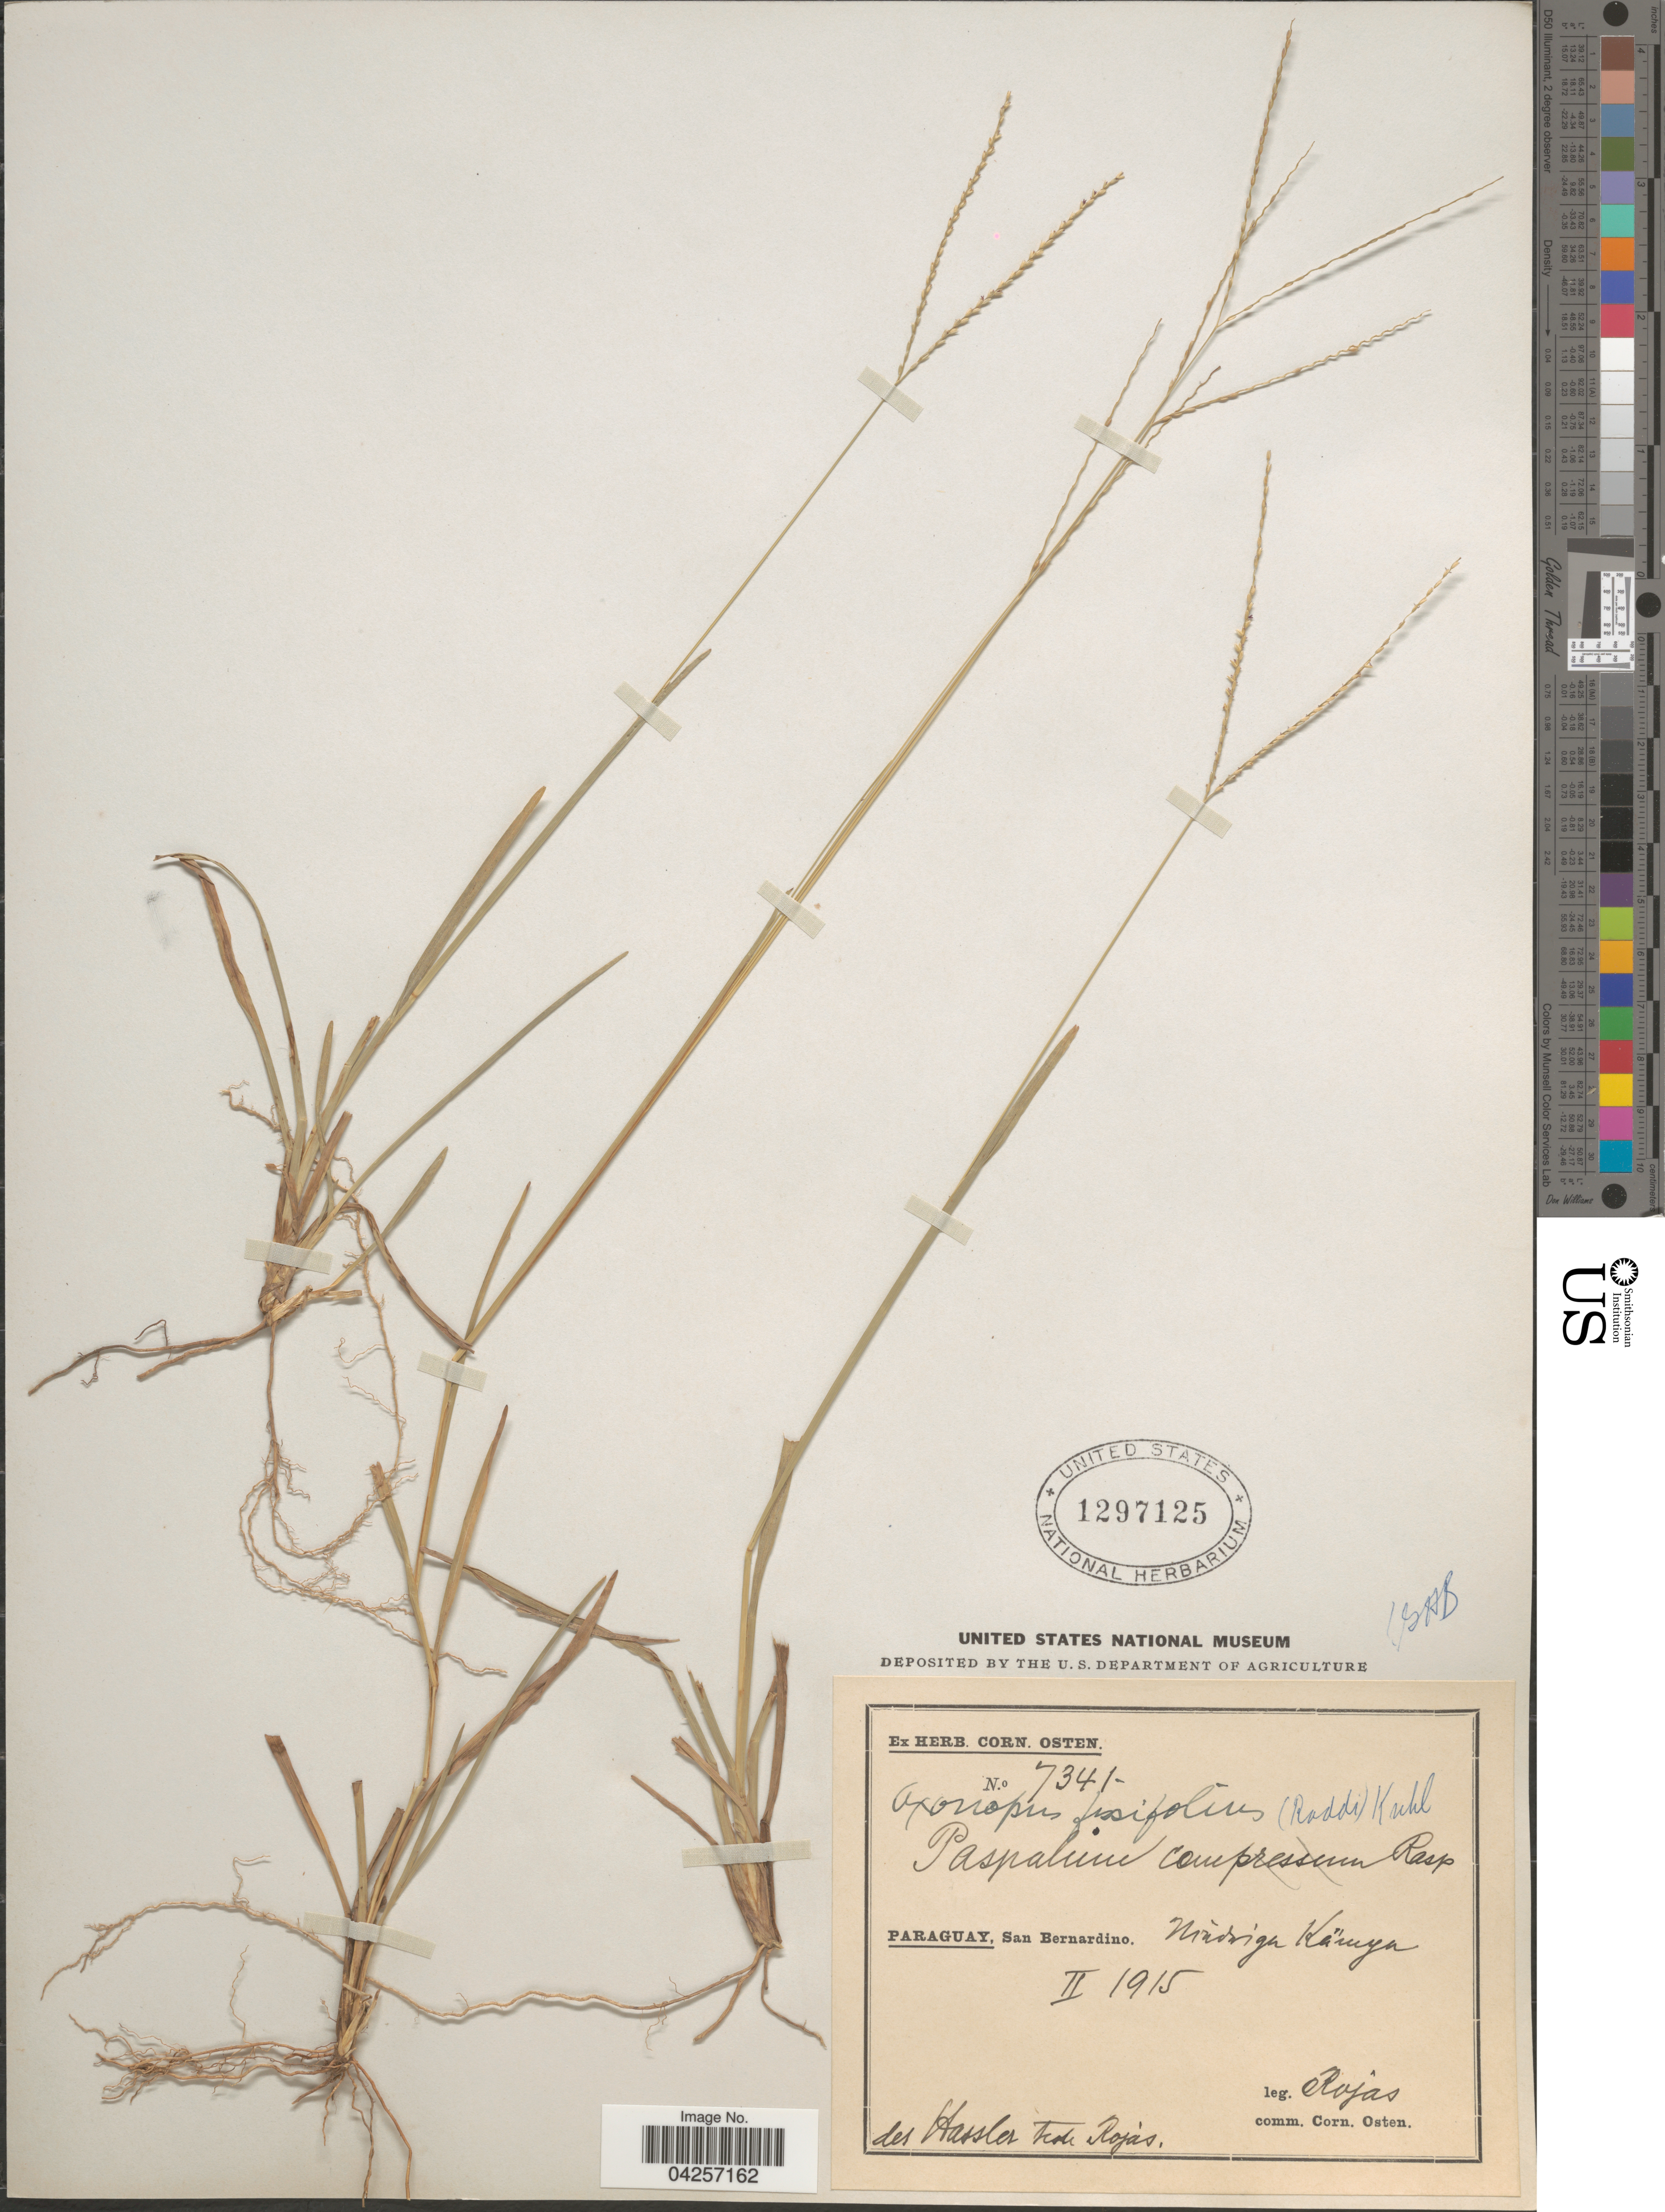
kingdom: Plantae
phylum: Tracheophyta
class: Liliopsida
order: Poales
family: Poaceae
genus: Axonopus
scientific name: Axonopus fissifolius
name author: (Raddi) Kuhlm.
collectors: Rojas, --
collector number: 7341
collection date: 1915-02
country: Paraguay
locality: San Bernardino. Mindriga Käuya. [interpreted]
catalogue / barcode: US 1297125